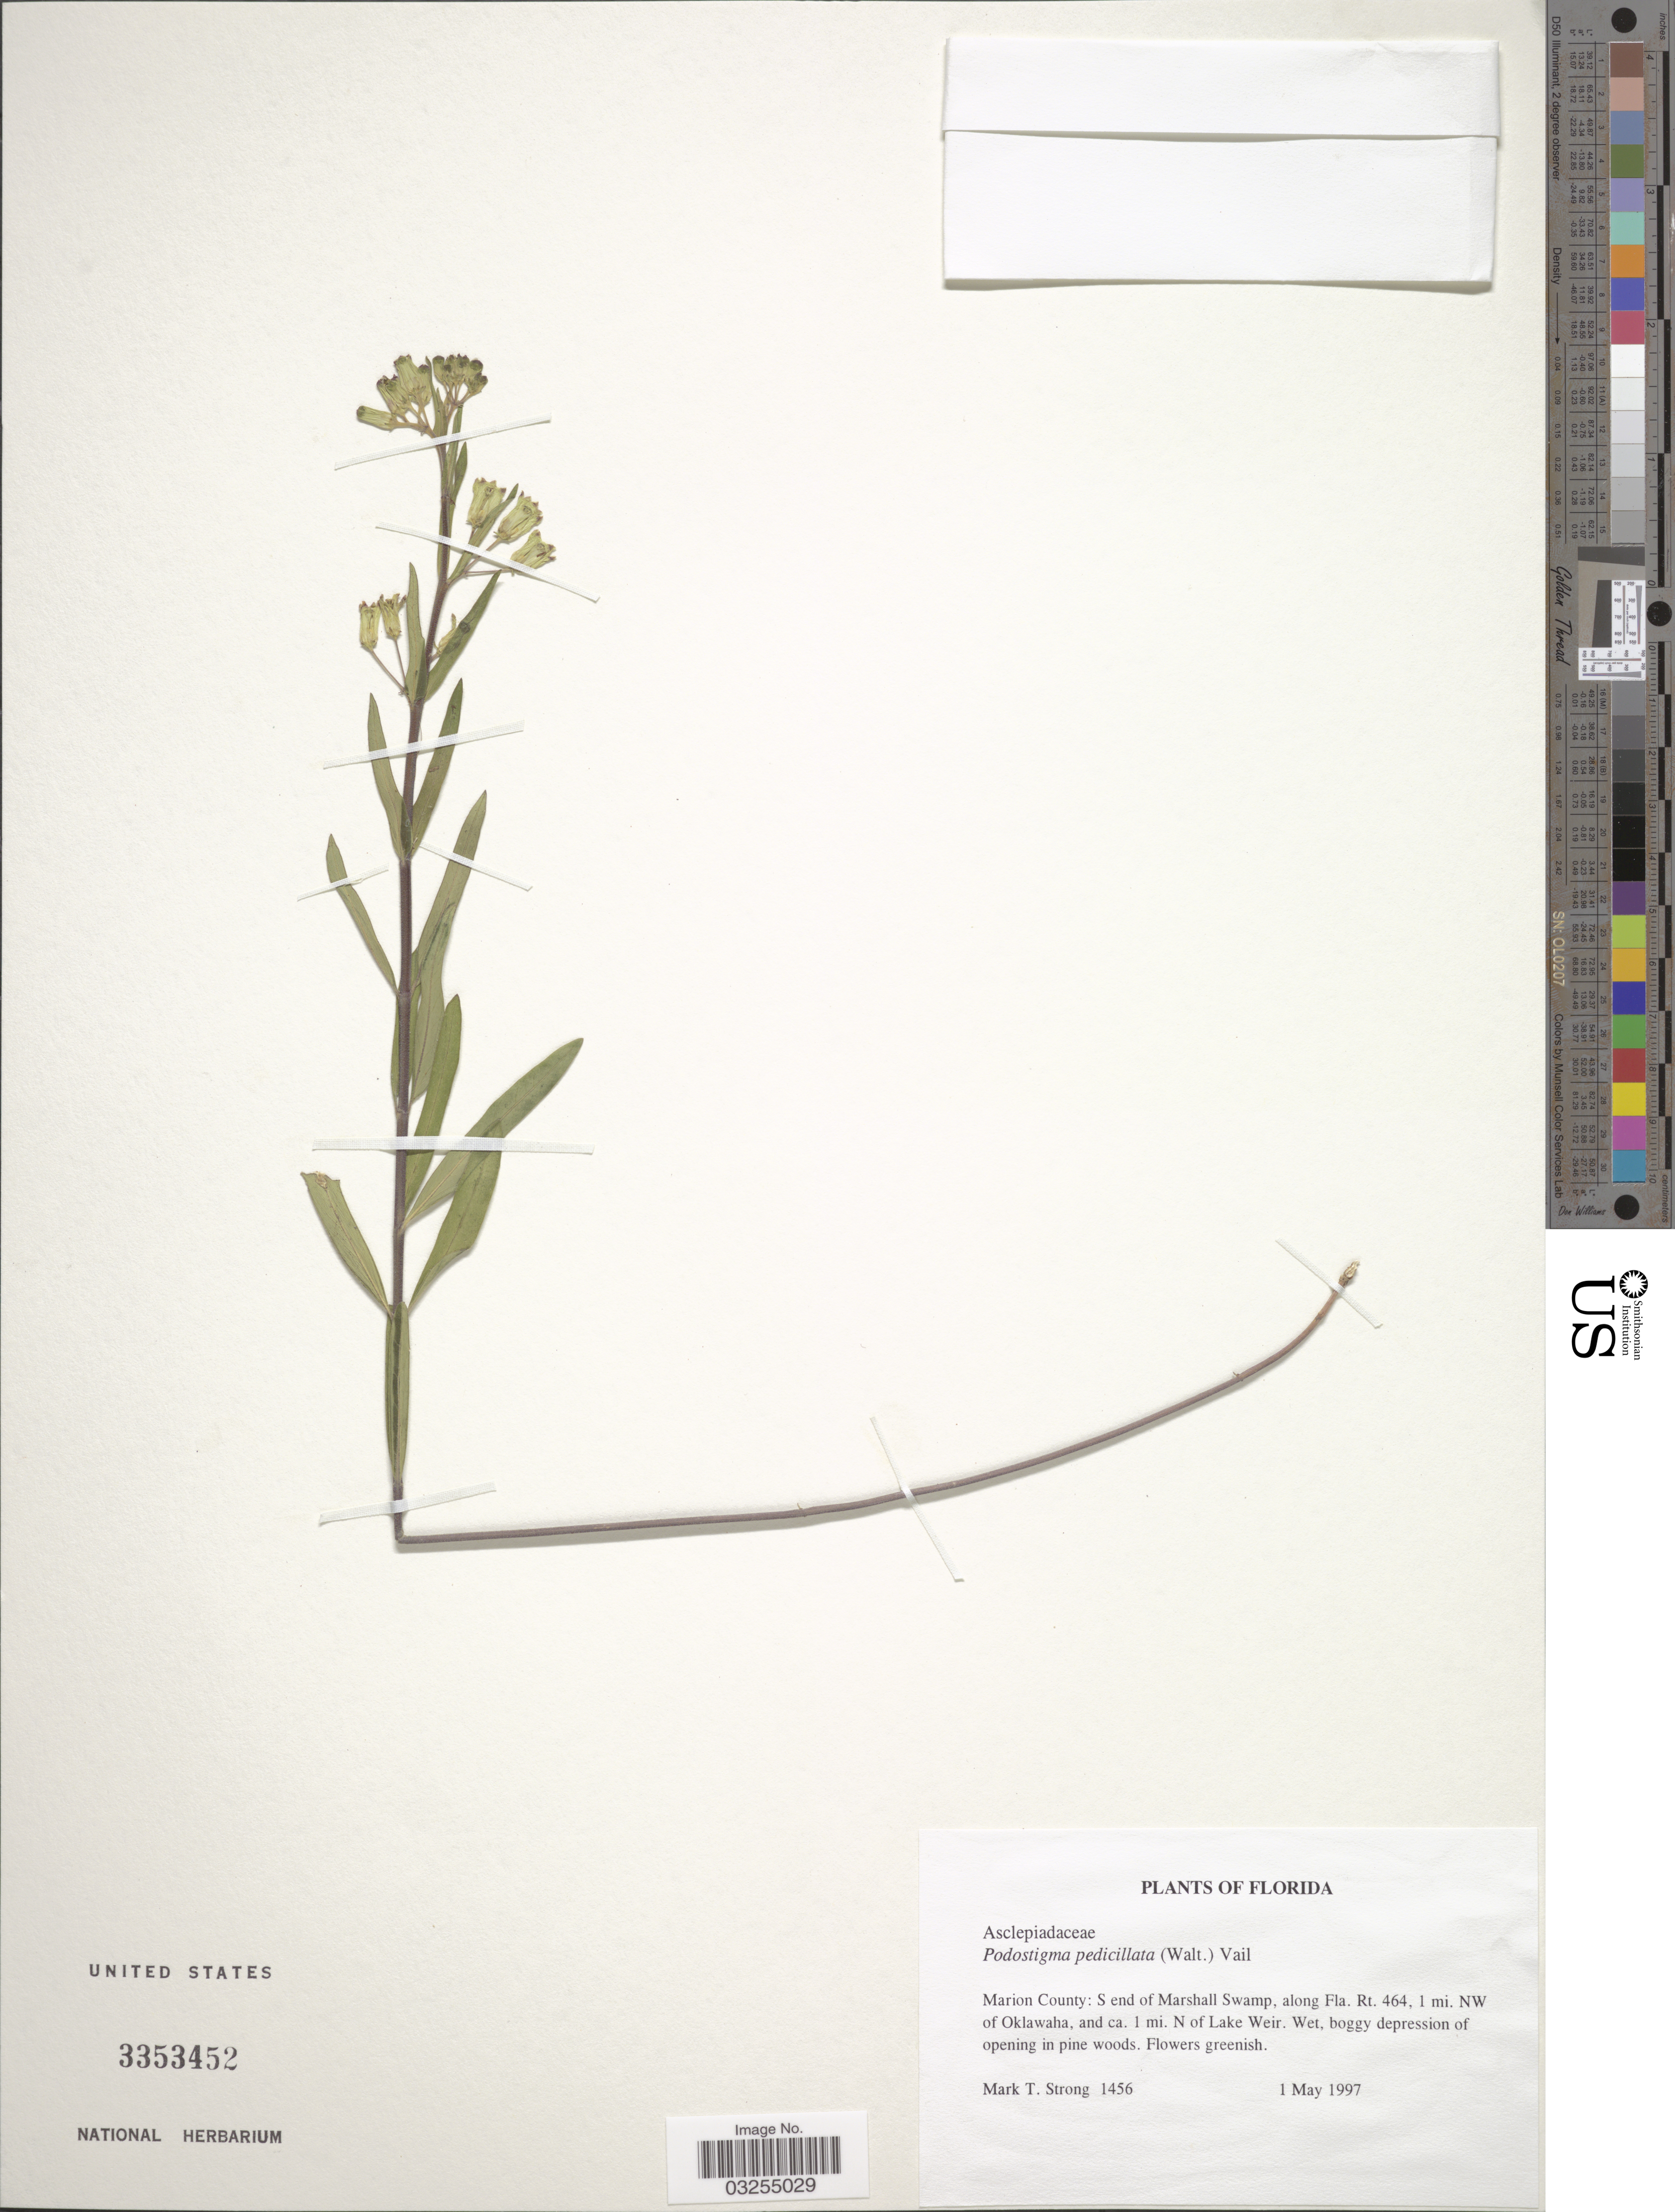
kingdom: Plantae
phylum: Tracheophyta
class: Magnoliopsida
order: Gentianales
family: Apocynaceae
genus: Asclepias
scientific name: Asclepias pedicellata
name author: Walter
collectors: M. T. Strong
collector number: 1456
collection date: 1997-05-01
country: United States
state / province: Florida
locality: Marion County: S end of Marshall Swamp, along Fla. Rt. 464, 1 mi. NW of Oklawaha, and ca. 1 mi. N of Lake Weir.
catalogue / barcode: US 3353452